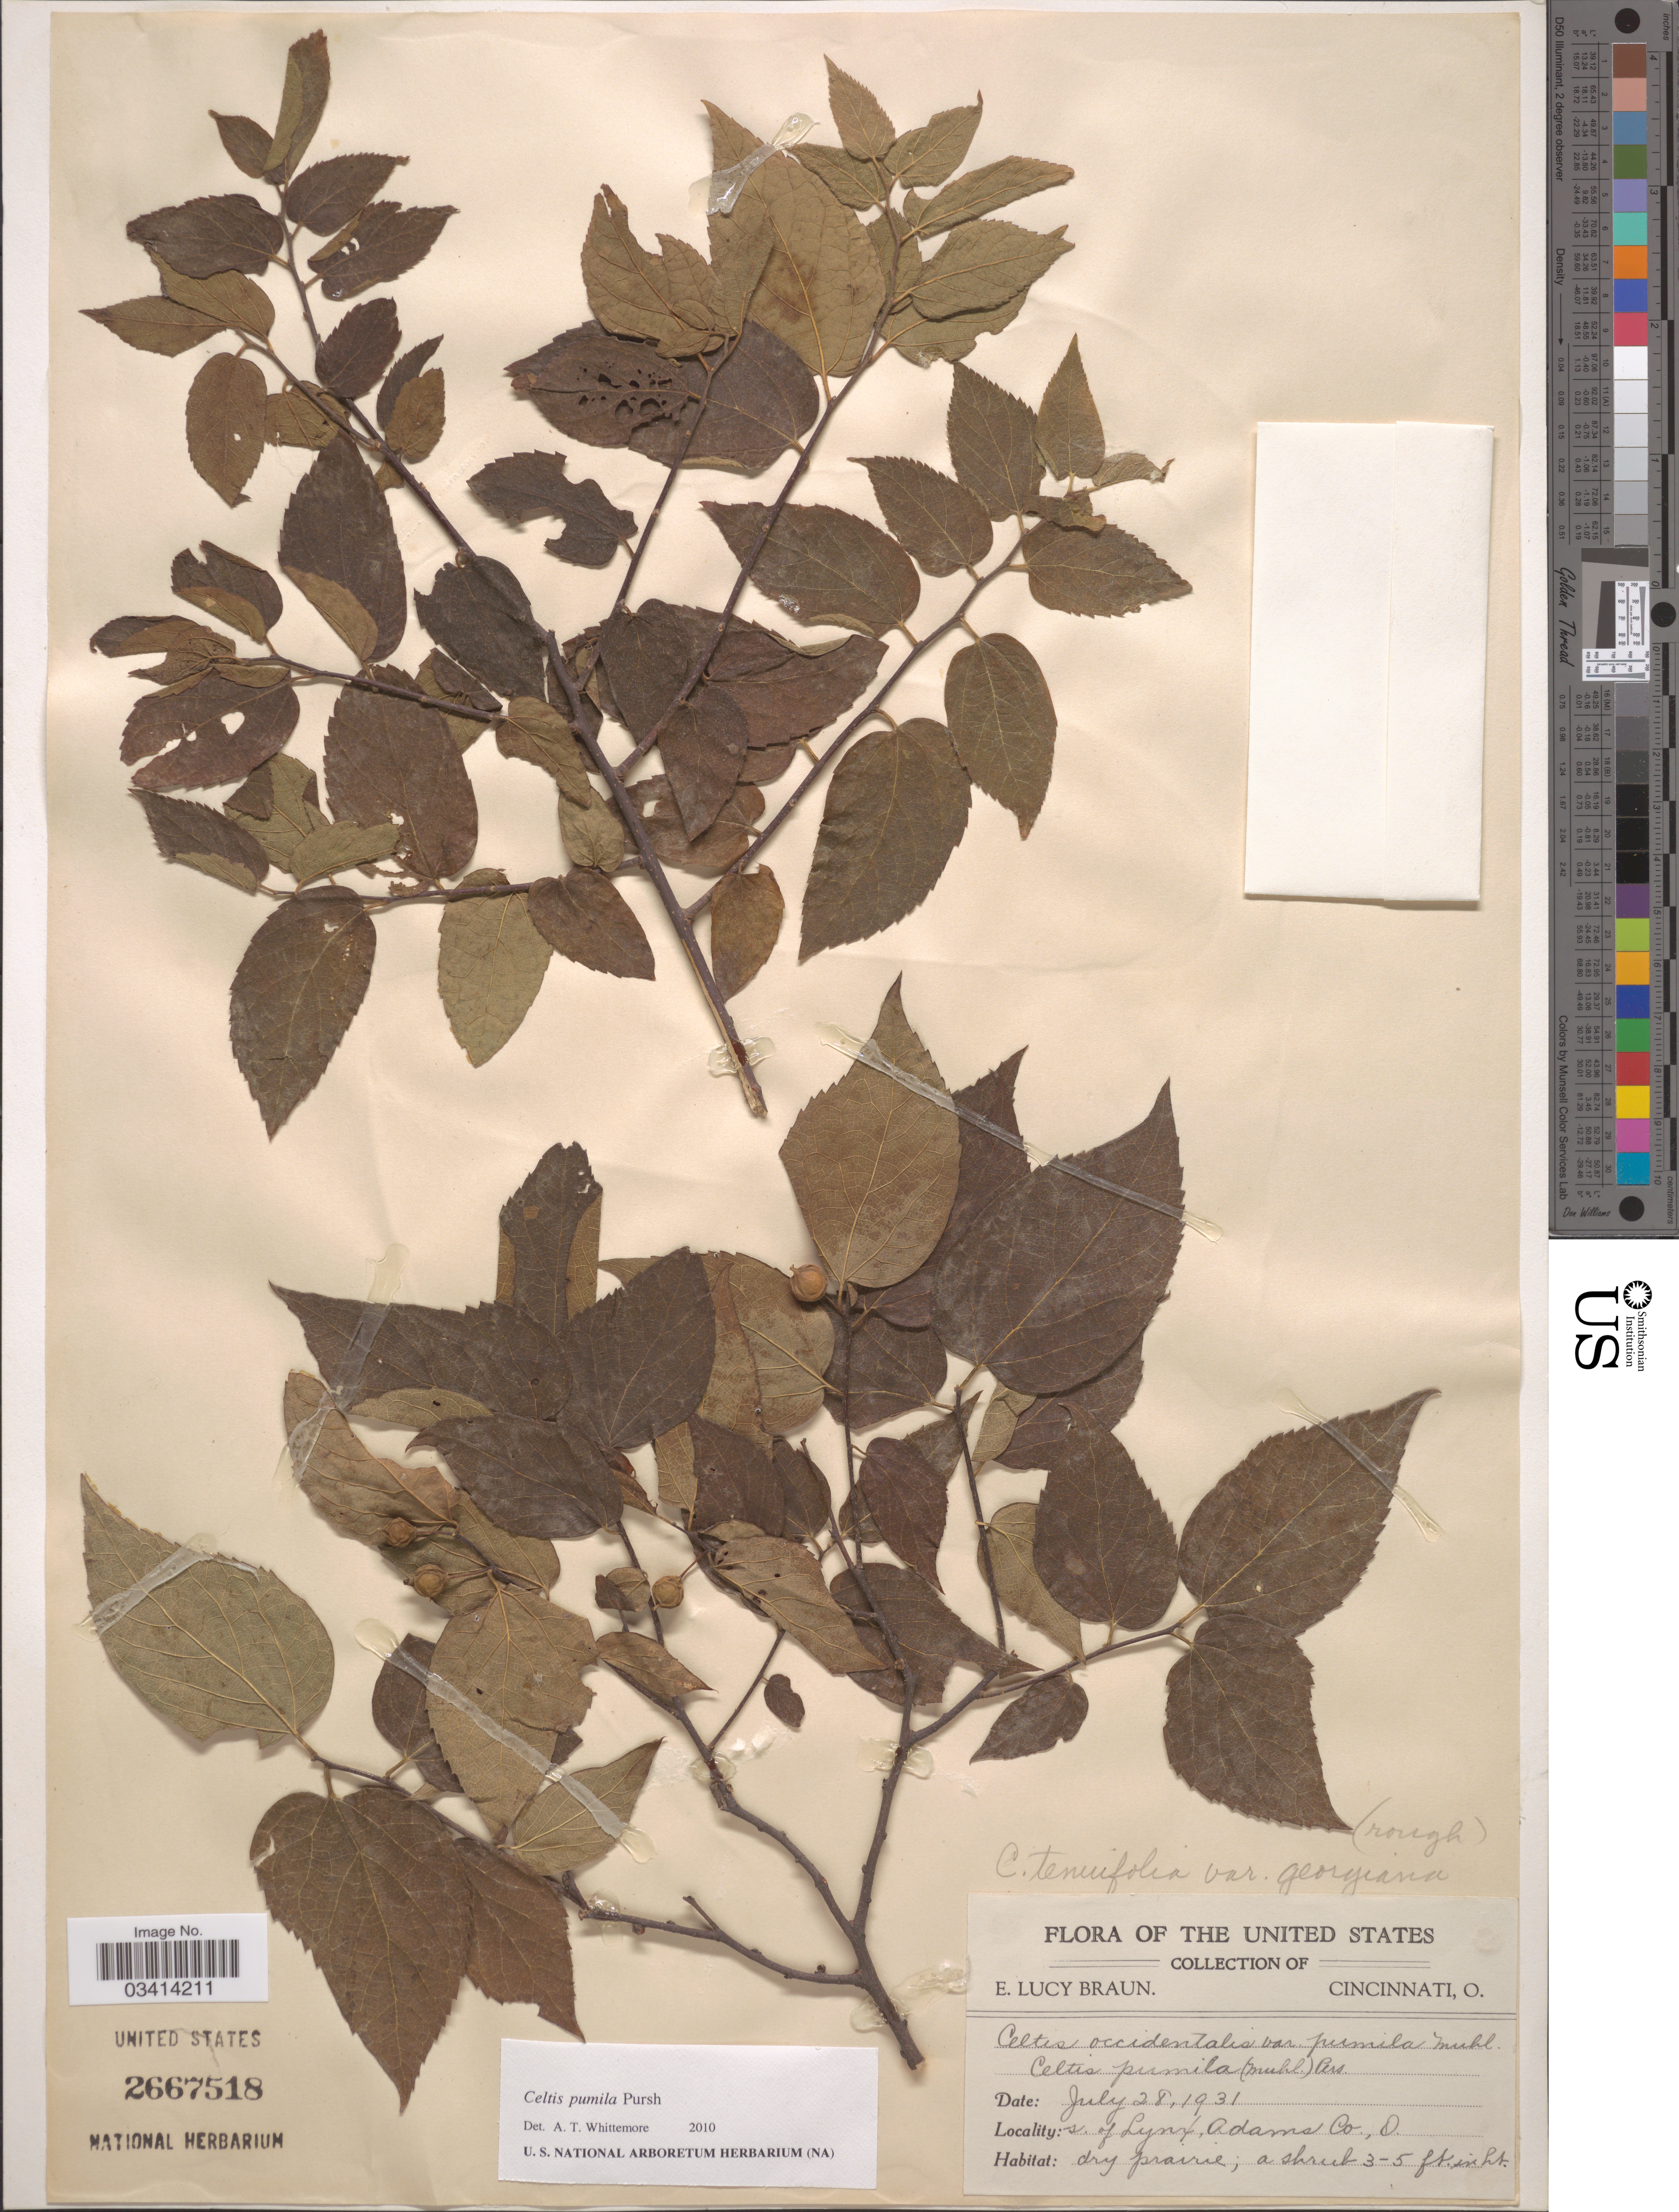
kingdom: Plantae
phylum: Tracheophyta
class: Magnoliopsida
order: Rosales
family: Cannabaceae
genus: Celtis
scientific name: Celtis pumila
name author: Pursh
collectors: E. L. Braun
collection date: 1931-07-28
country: United States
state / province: Ohio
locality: S. of Lynx, Adams Co.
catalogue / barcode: US 2667518